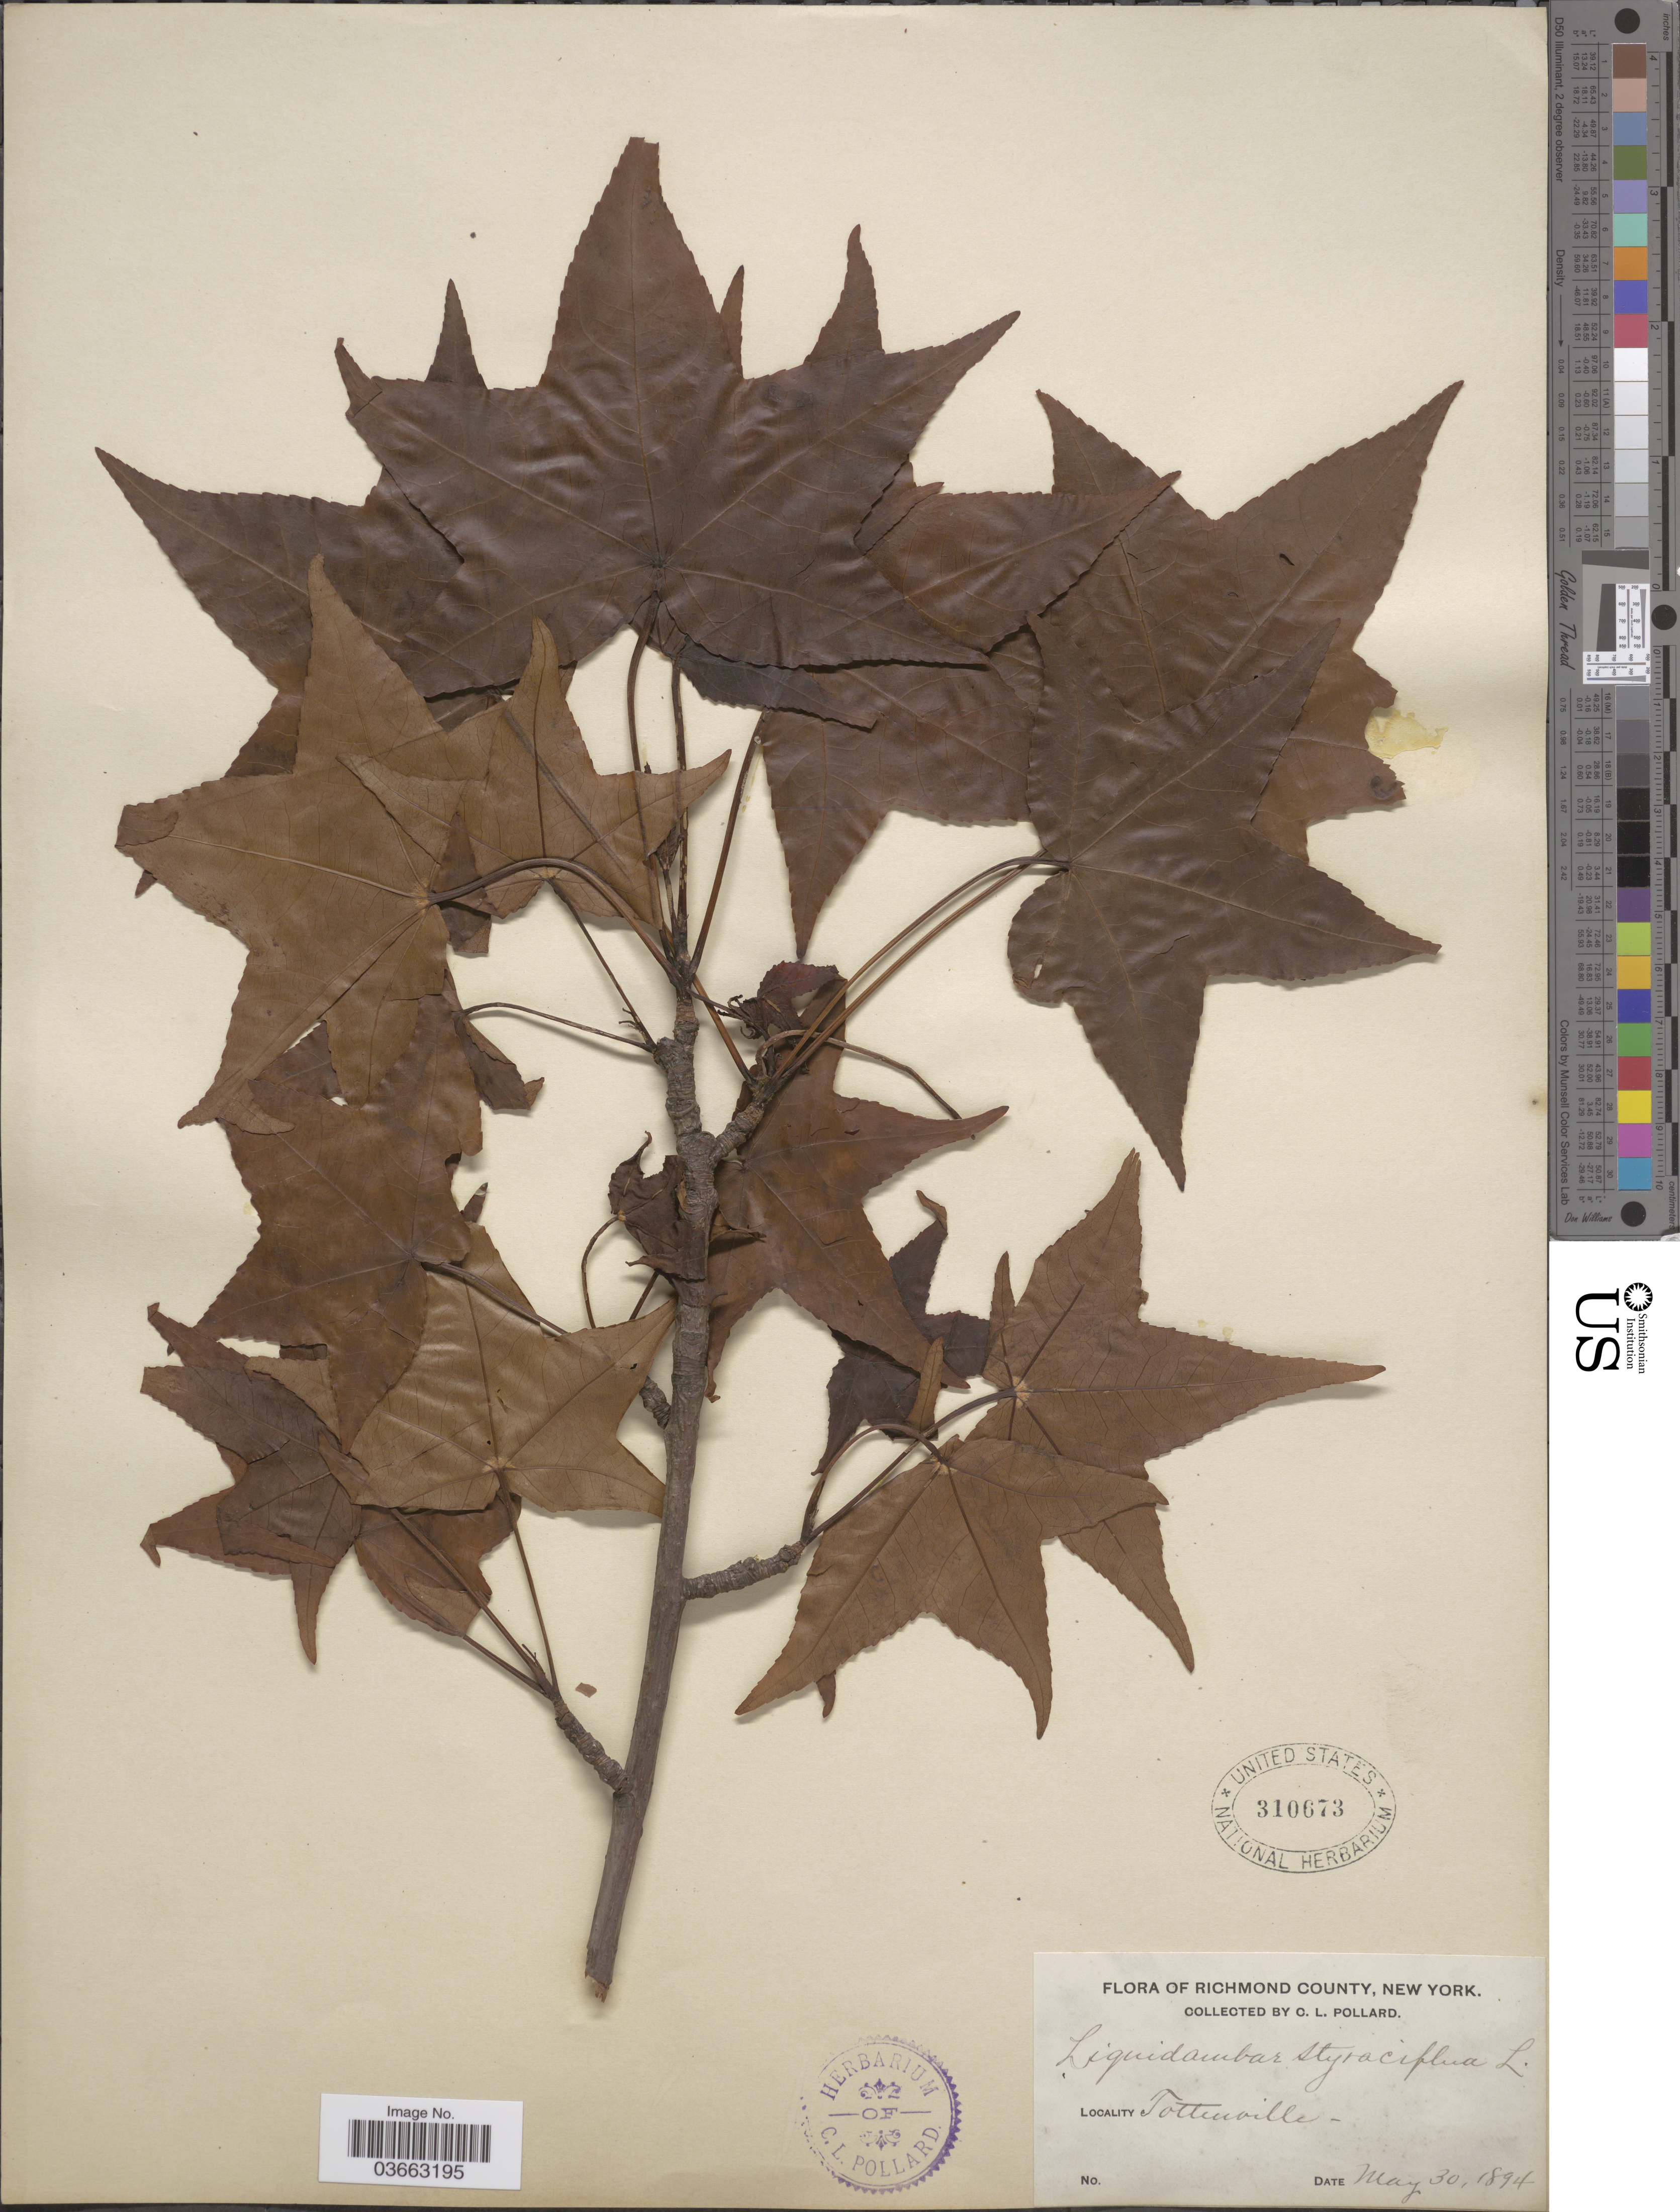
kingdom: Plantae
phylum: Tracheophyta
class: Magnoliopsida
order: Saxifragales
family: Altingiaceae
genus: Liquidambar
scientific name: Liquidambar styraciflua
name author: L.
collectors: C. L. Pollard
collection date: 1894-05-30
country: United States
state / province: New York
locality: Richmond County. Tottenville.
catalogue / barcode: US 310673